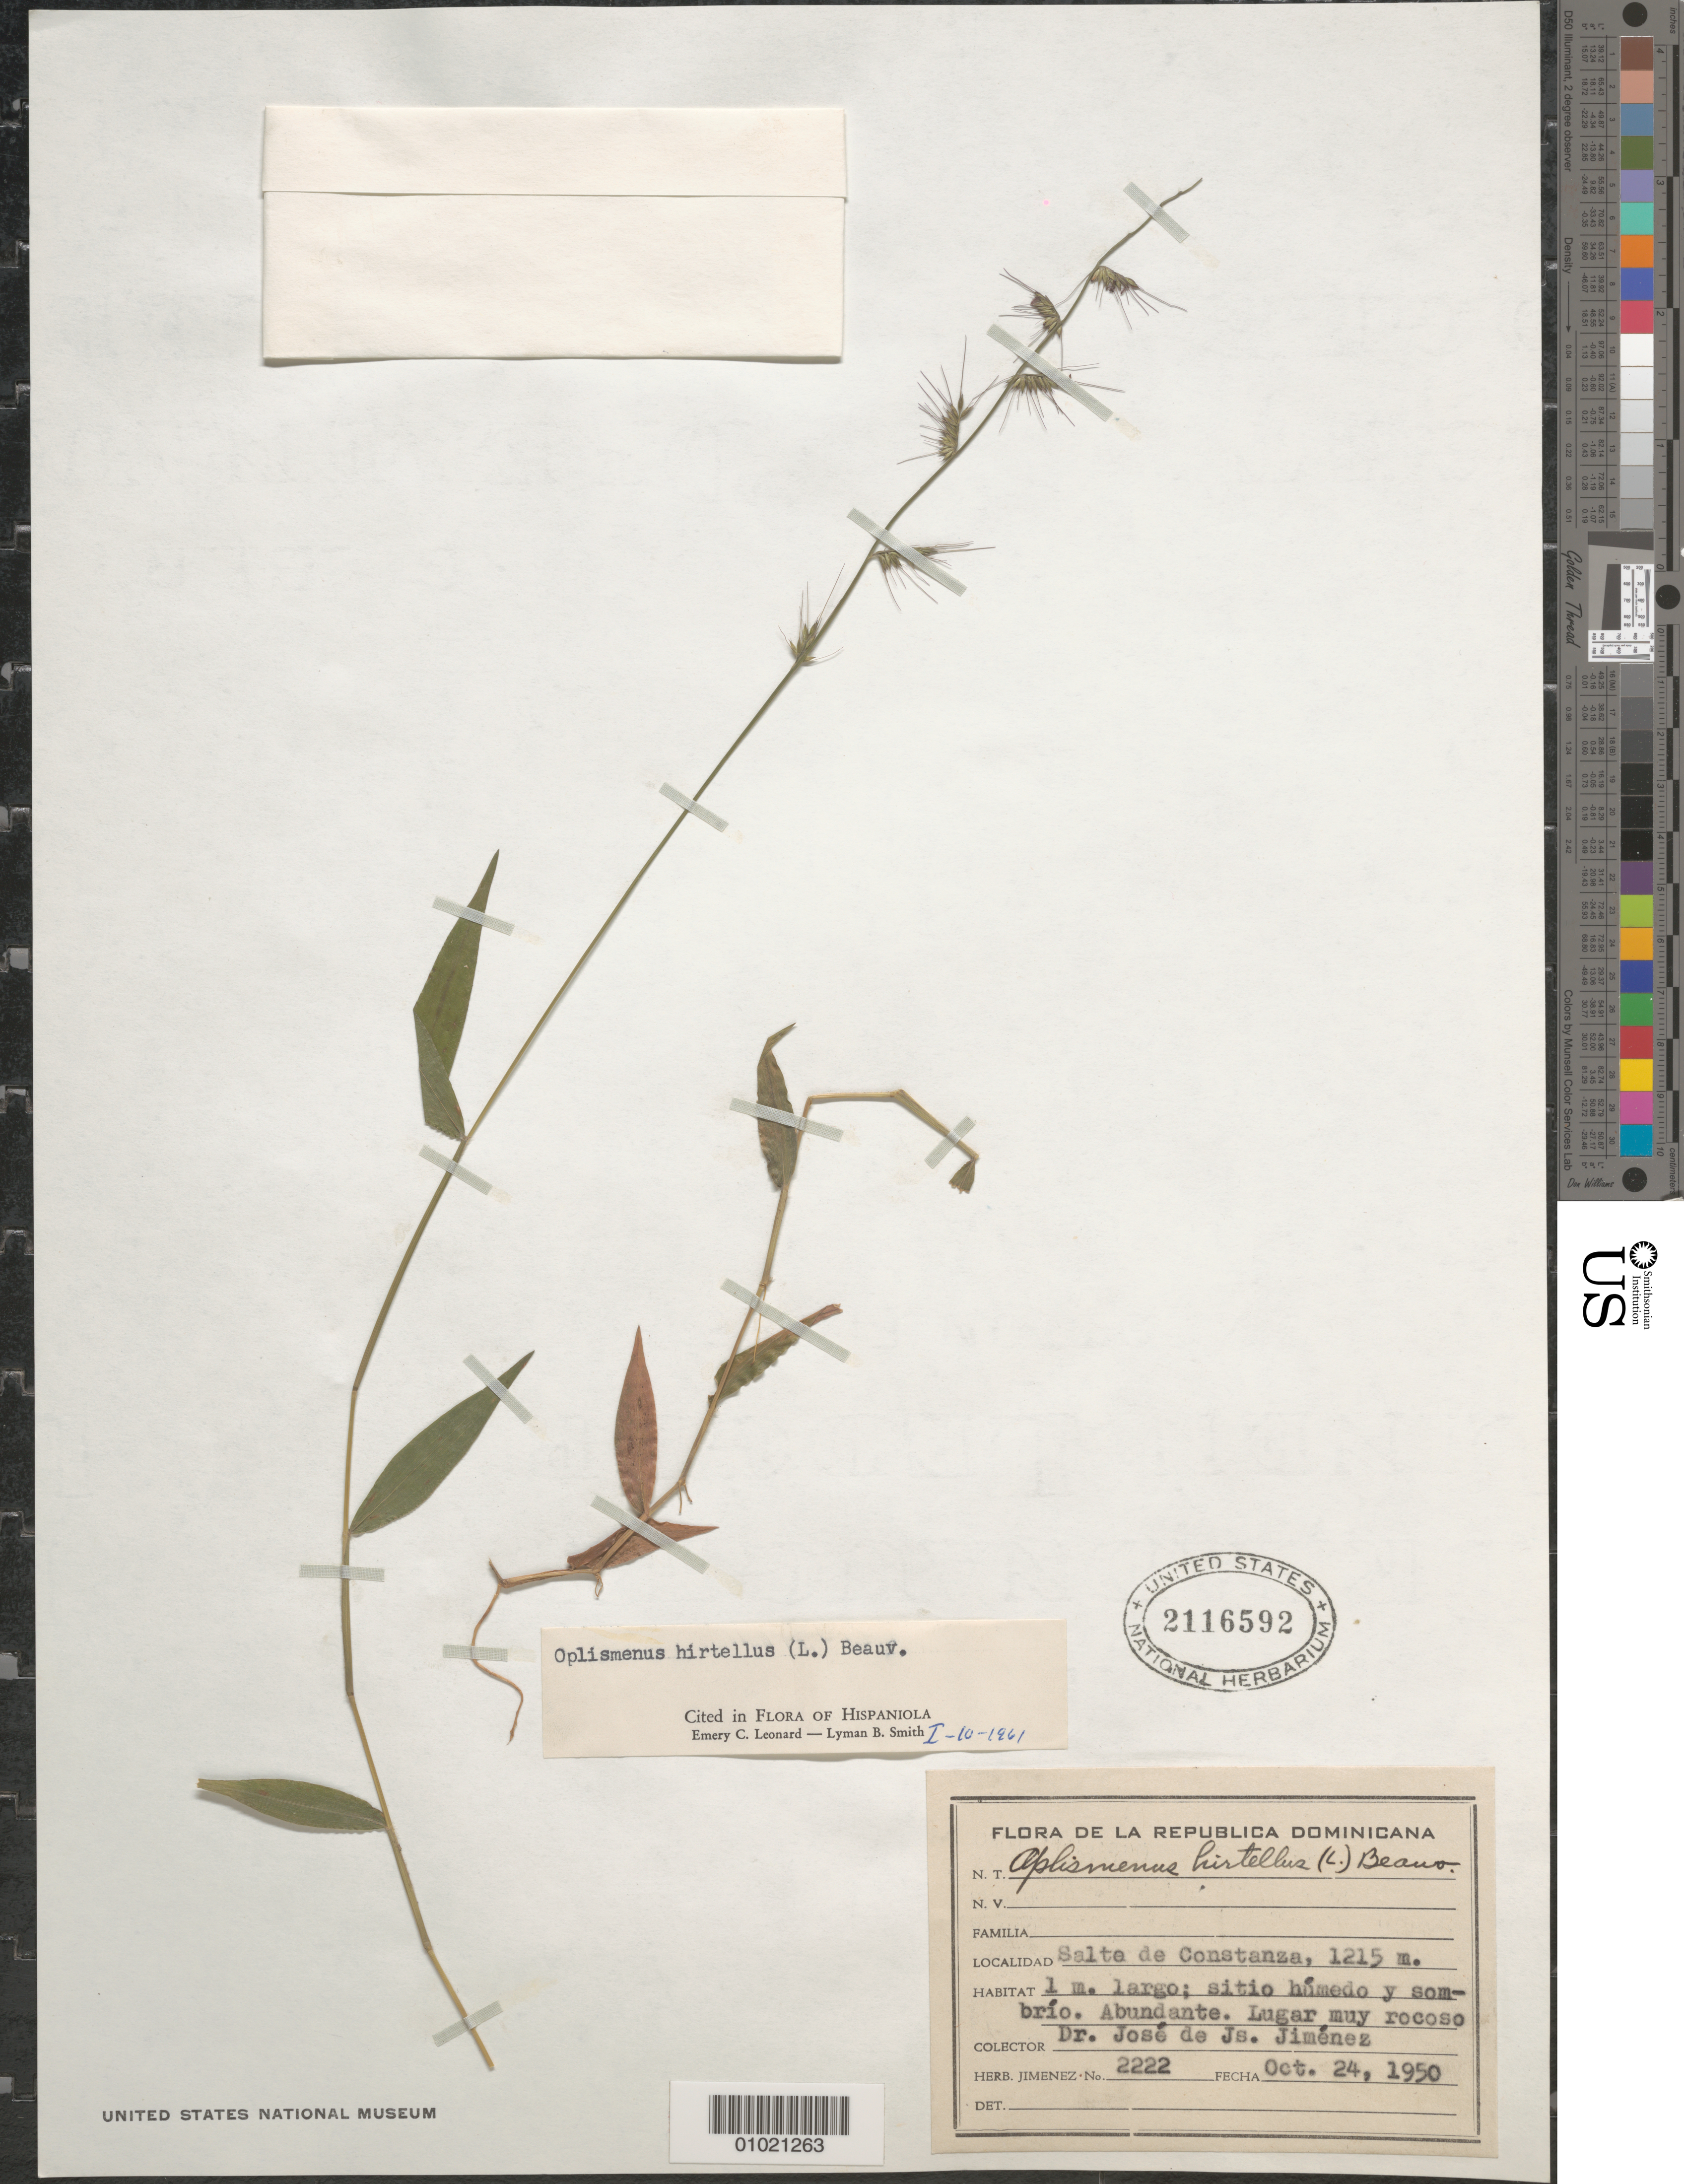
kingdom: Plantae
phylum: Tracheophyta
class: Liliopsida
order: Poales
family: Poaceae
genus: Oplismenus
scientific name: Oplismenus hirtellus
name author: (L.) P. Beauv.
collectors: J. J. Jiménez Almonte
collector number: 2222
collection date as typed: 24 Oct 1950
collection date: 1950-10-24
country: Dominican Republic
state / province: La Vega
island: Hispaniola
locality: Salta de Constanza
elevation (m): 1215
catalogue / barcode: US 2116592